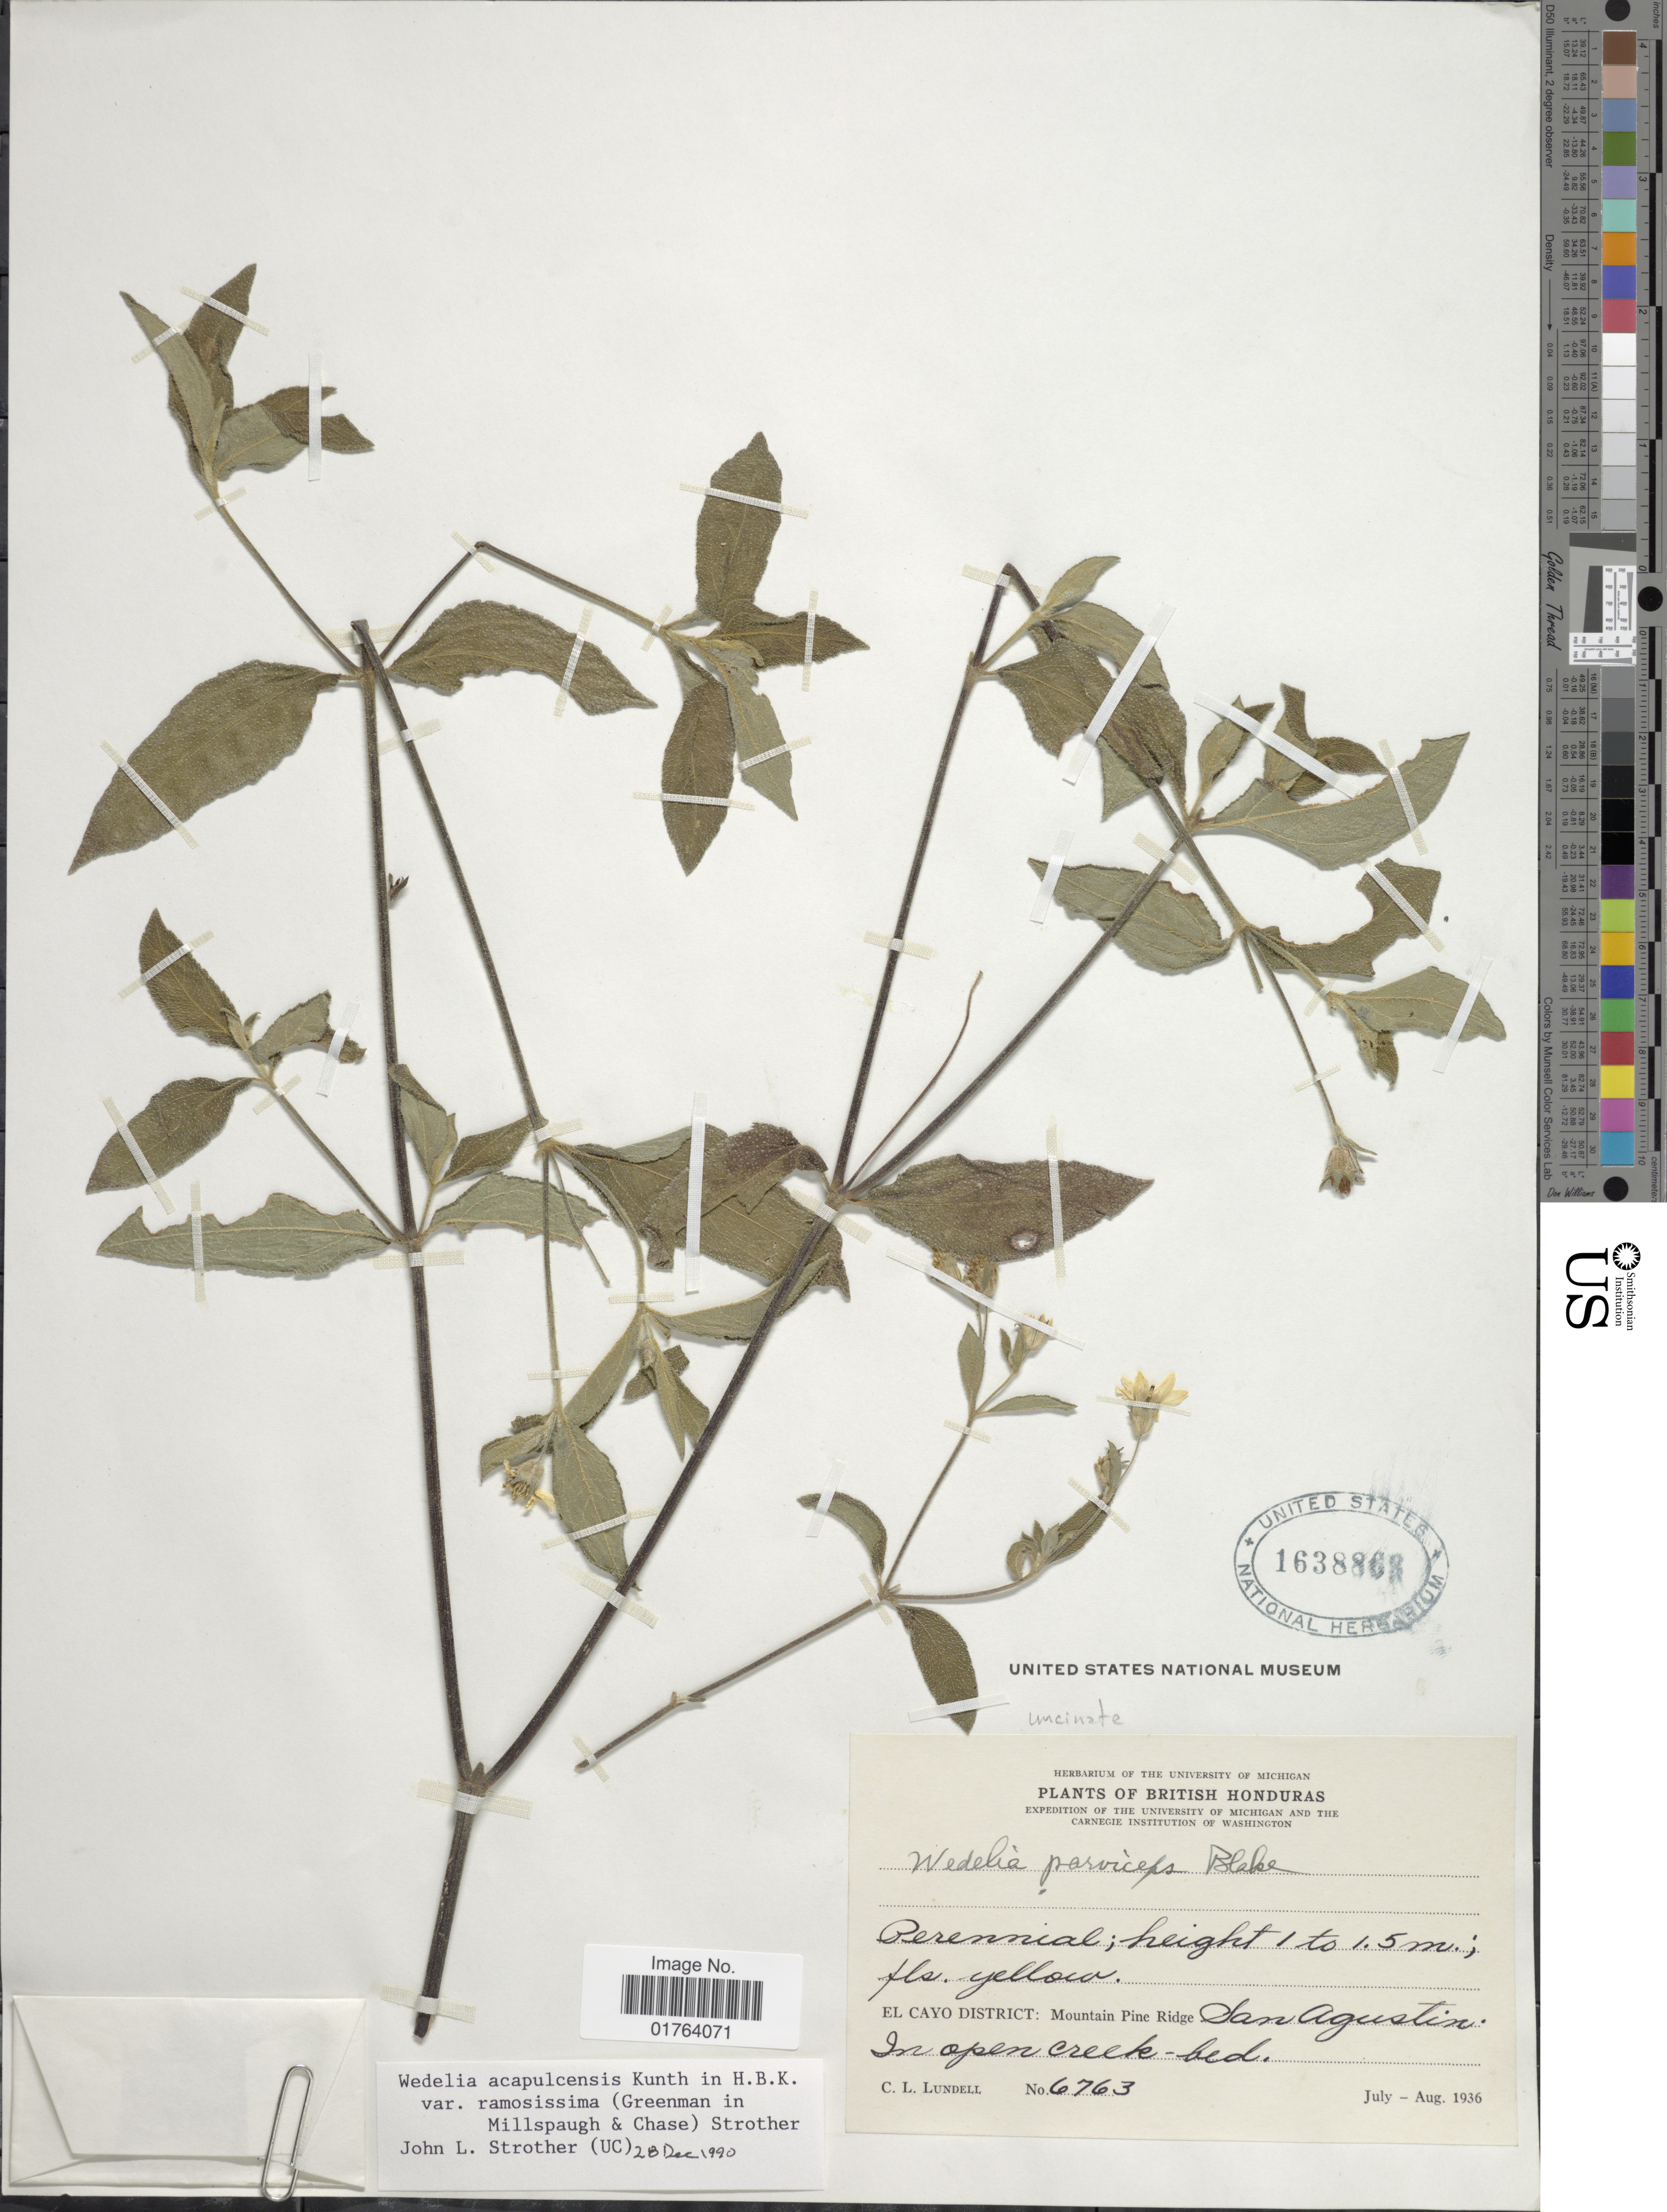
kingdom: Plantae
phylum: Tracheophyta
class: Magnoliopsida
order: Asterales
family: Asteraceae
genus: Wedelia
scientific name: Wedelia acapulcensis var. ramosissima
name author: (Greenm.) Strother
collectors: C. L. Lundell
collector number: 6763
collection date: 1938-07/1938-08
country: Belize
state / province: Cayo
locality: Mountain Pine Ridge San Agustin